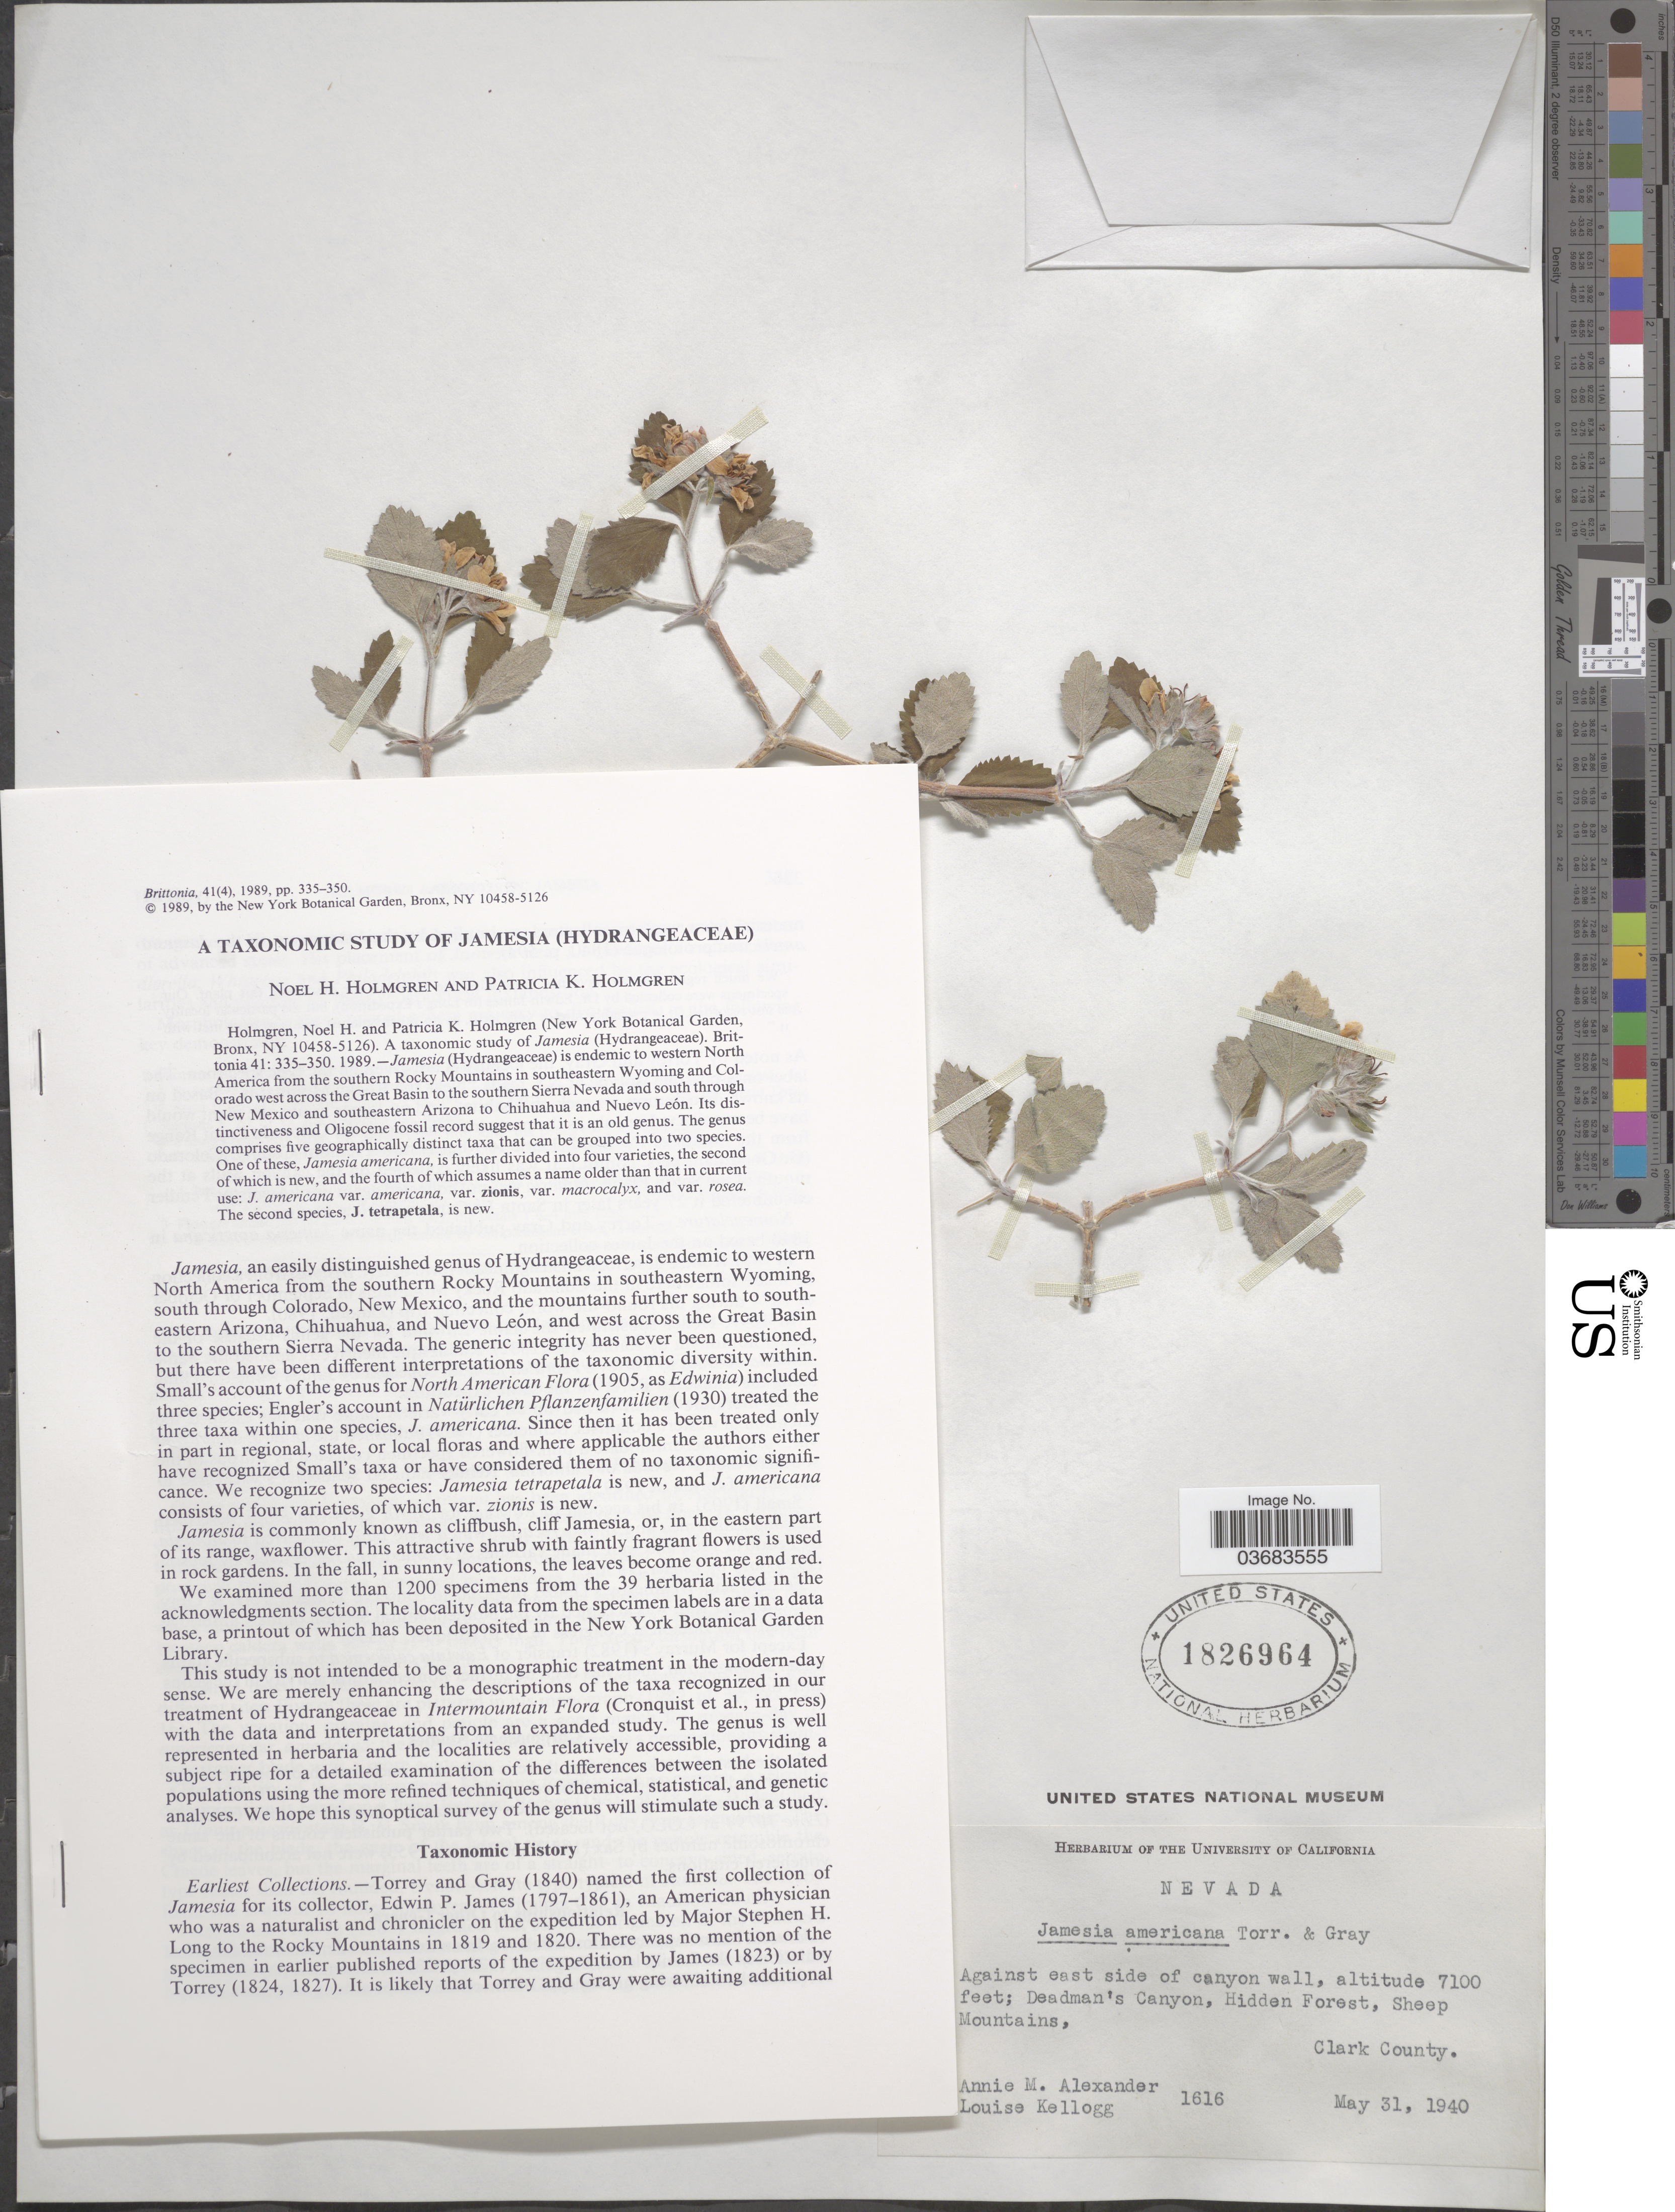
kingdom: Plantae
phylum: Tracheophyta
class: Magnoliopsida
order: Cornales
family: Hydrangeaceae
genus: Jamesia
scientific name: Jamesia americana var. rosea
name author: Purpus ex C.K. Schneid.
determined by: Holmgren, N.; Holmgren, P. K.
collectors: A. M. Alexander & L. Kellogg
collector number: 1616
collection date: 1940-05-31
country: United States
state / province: Nevada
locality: Against east side of canyon wall. Deadman's Canyon, Hidden Forest, Sheep Mountains, Clark County.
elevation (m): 2164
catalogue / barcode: US 1826964